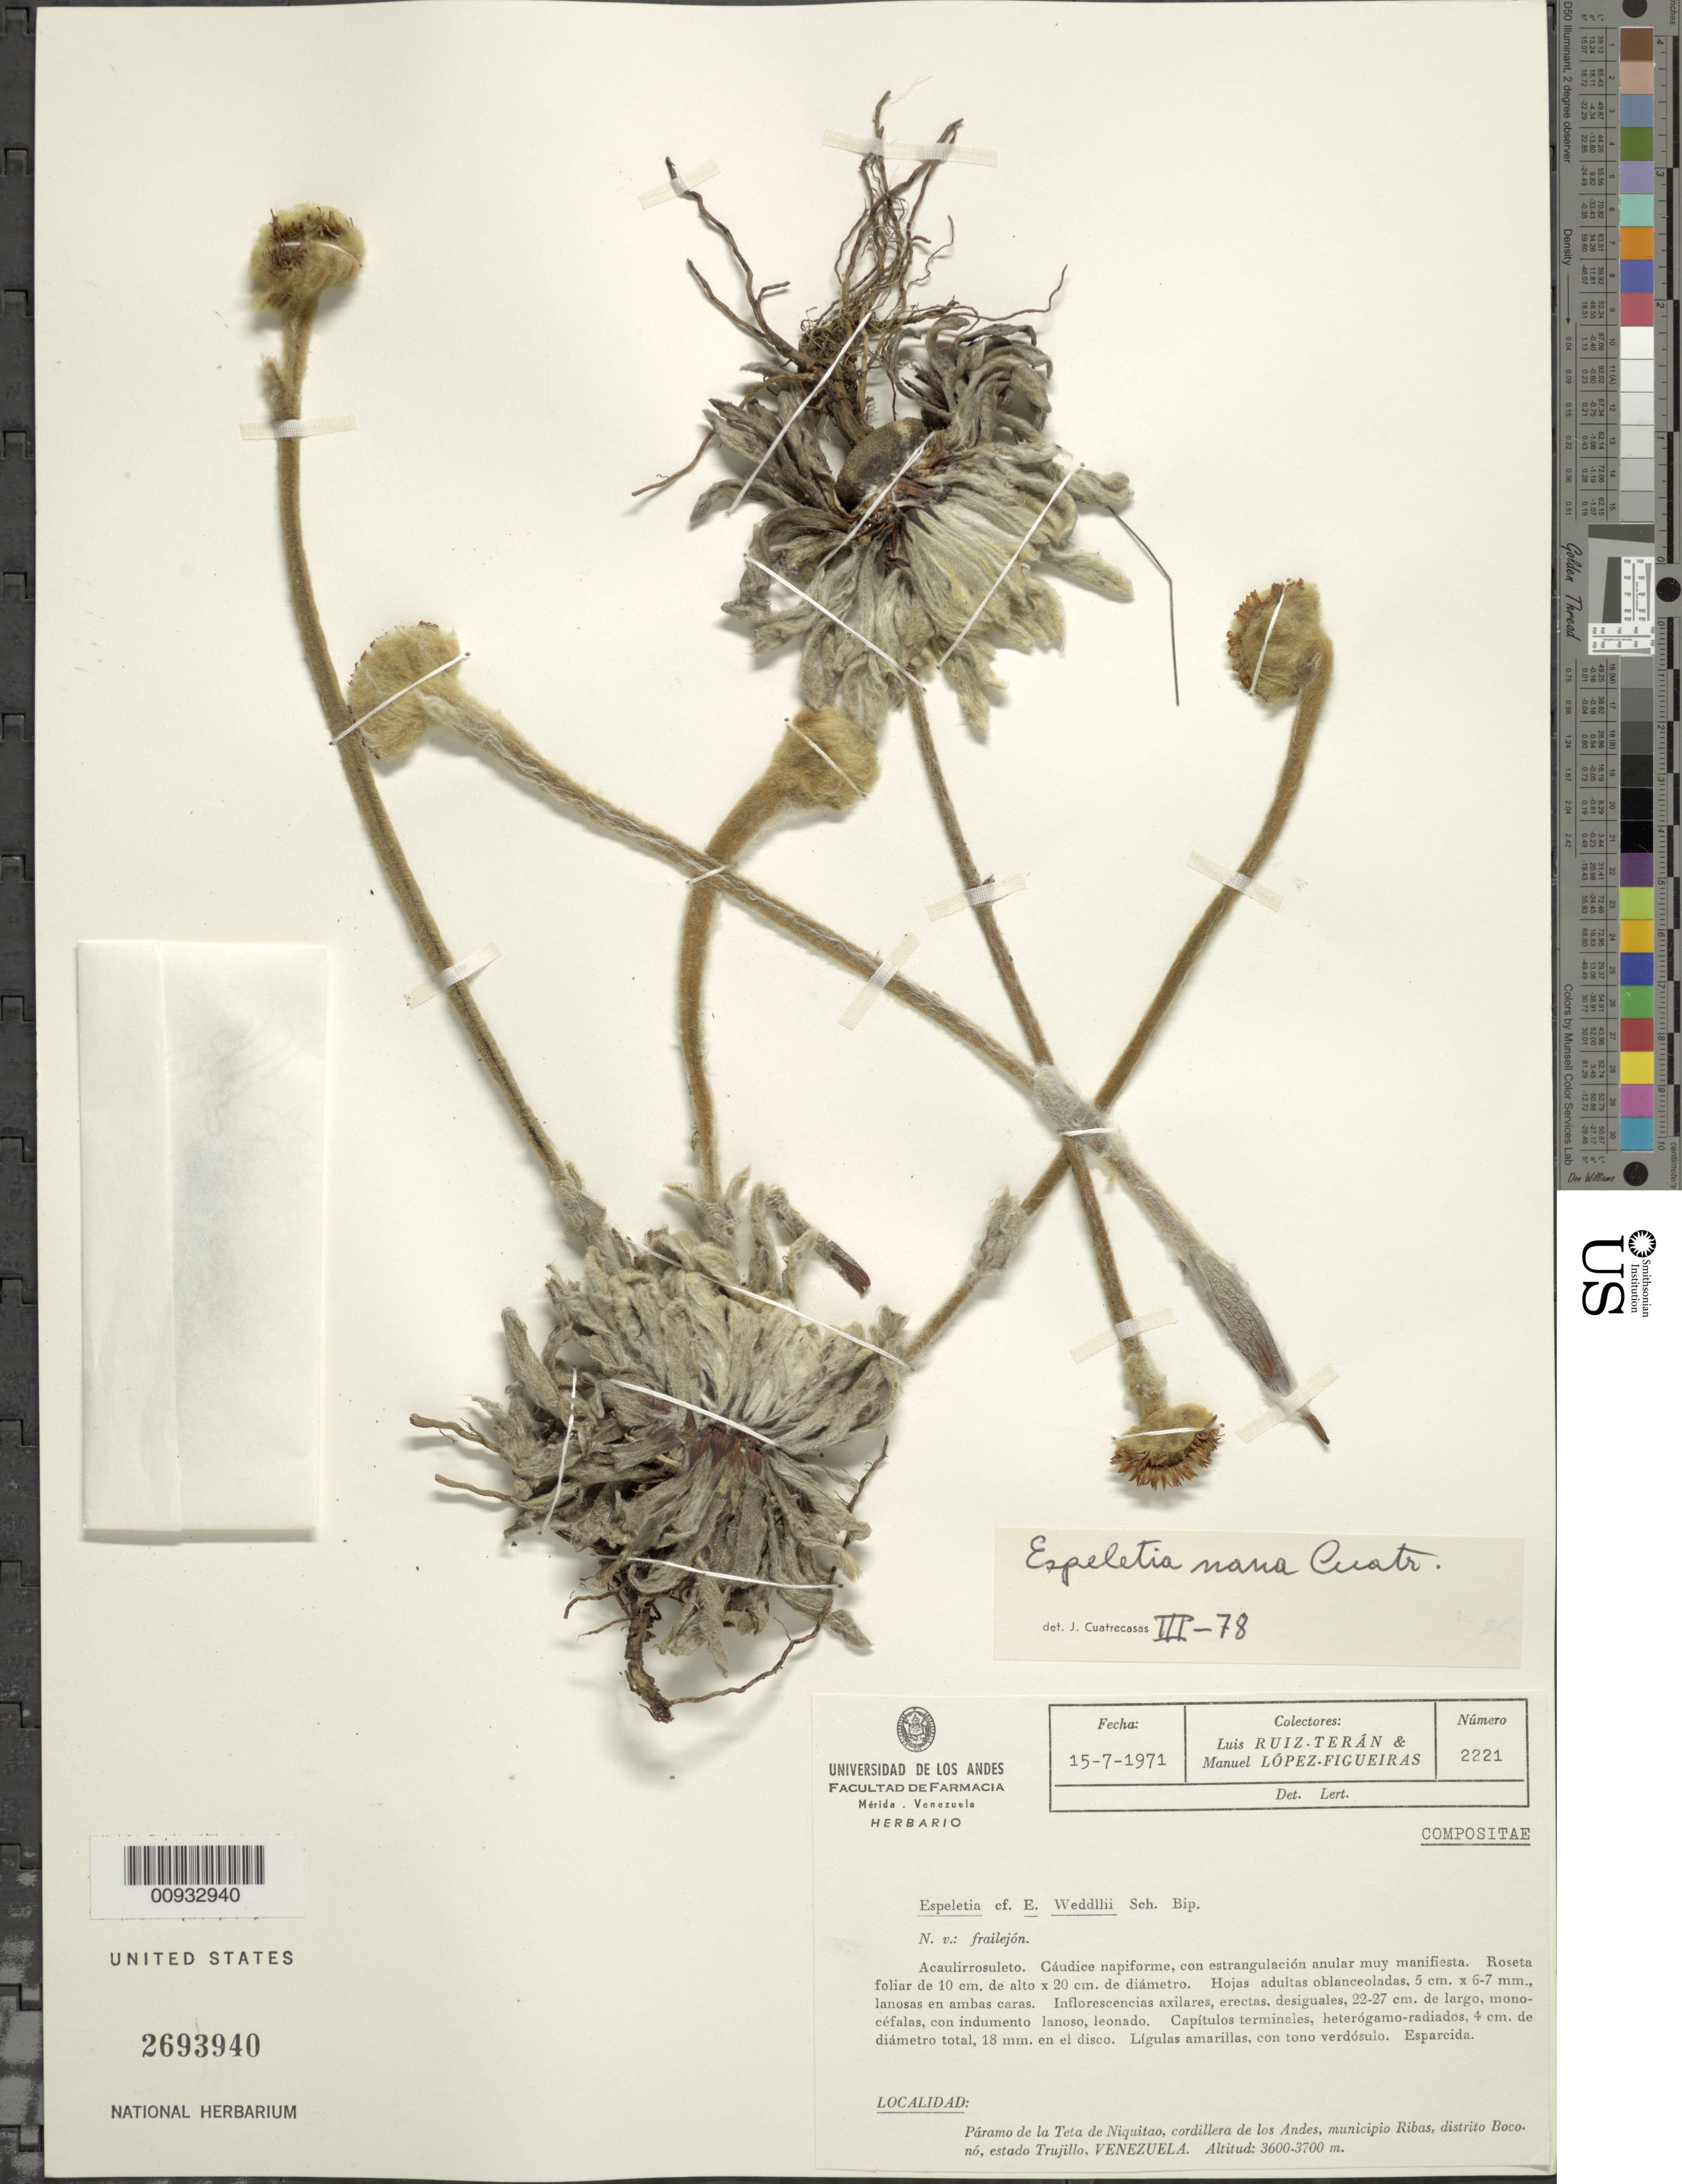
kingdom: Plantae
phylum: Tracheophyta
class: Magnoliopsida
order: Asterales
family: Asteraceae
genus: Espeletia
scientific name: Espeletia nana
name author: Cuatrec.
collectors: L. Teran & M. López Figueiras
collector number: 2221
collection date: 1971-07-15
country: Venezuela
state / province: Trujillo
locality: Paramo de la Teta de Niquitao, Cordillera de Los Andes, Municipio Ribas, Distrito Bocono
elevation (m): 3600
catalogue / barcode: US 2693940